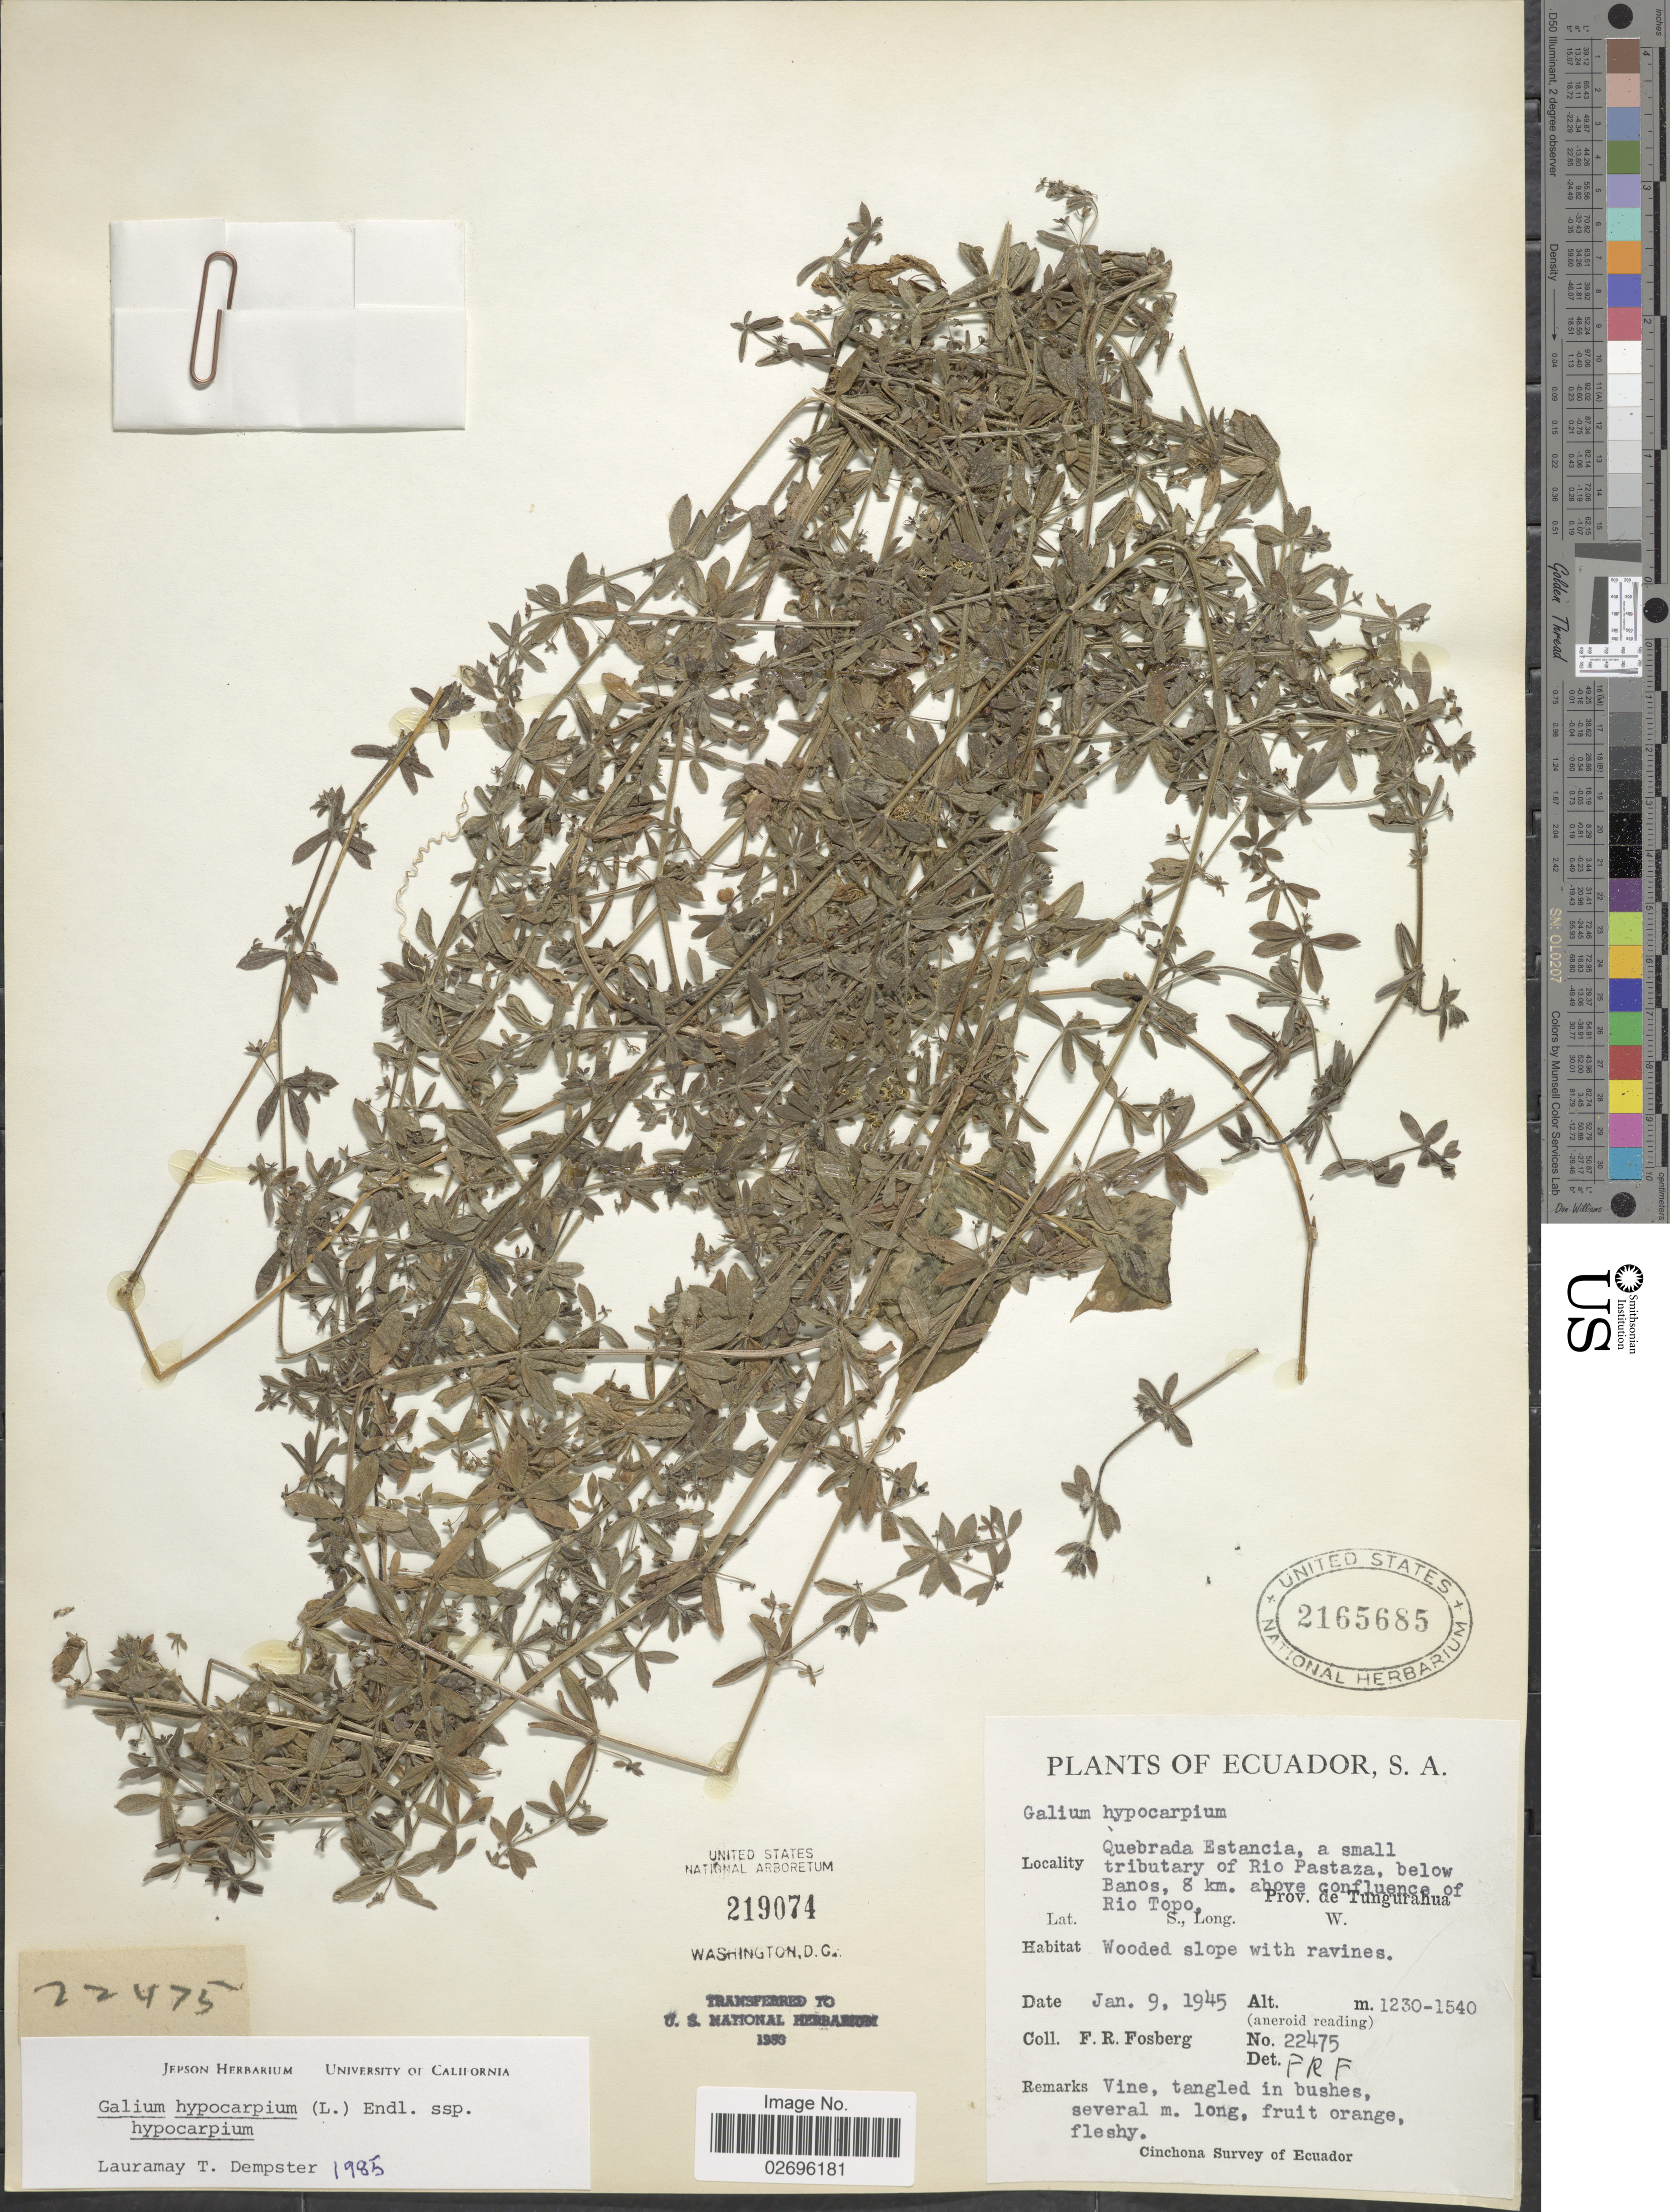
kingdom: Plantae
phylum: Tracheophyta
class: Magnoliopsida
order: Gentianales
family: Rubiaceae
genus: Galium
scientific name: Galium hypocarpium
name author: (L.) Endl. ex Griseb.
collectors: F. R. Fosberg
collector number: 22475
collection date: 1945-01-09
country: Ecuador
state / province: Tungurahua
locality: Quebrada Estancia, a small tributary of Rio Pastaza, below Banos, 8 km. above confluenc of Rio Topo.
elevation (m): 1230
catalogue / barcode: US 2165685